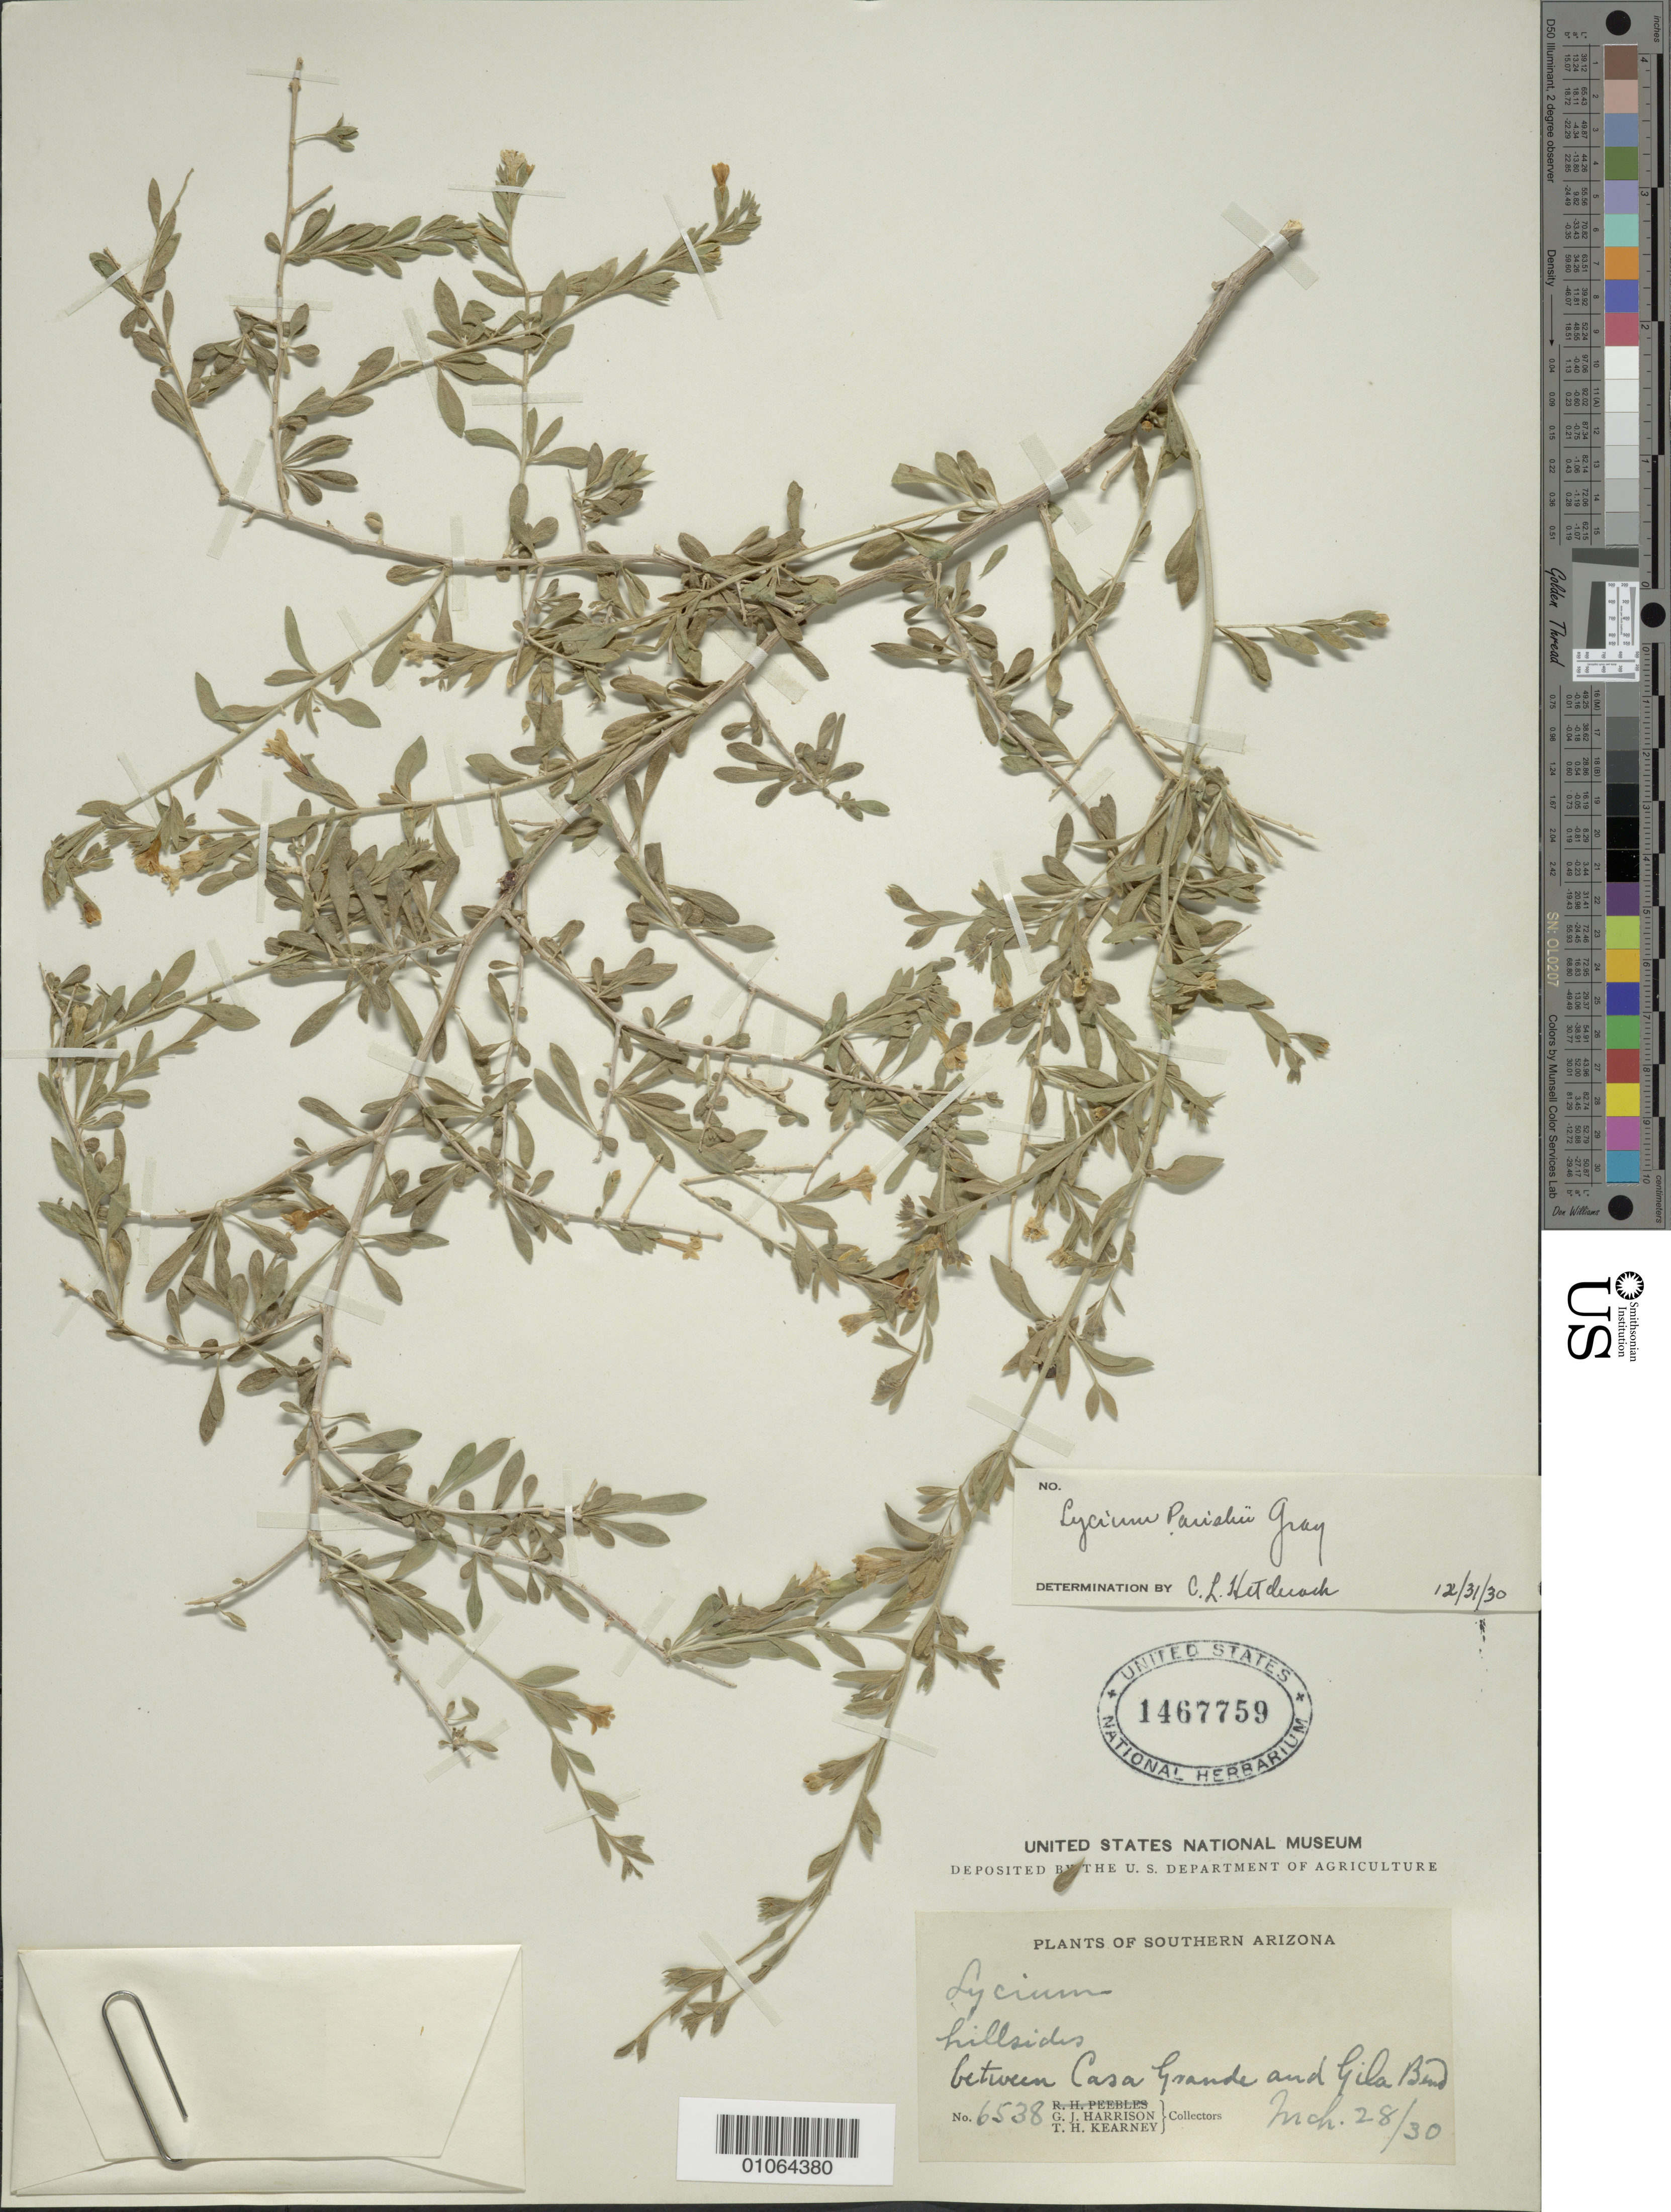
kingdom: Plantae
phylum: Tracheophyta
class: Magnoliopsida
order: Solanales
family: Solanaceae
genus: Lycium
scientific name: Lycium parishii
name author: A. Gray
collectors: G. J. Harrison & T. H. Kearney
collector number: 6538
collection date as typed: Transcribed d/m/y: 28/3/30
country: United States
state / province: Arizona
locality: Southern Arizona. Hillsides, between Casa Grande and Gila Bend.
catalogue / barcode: US 1467759